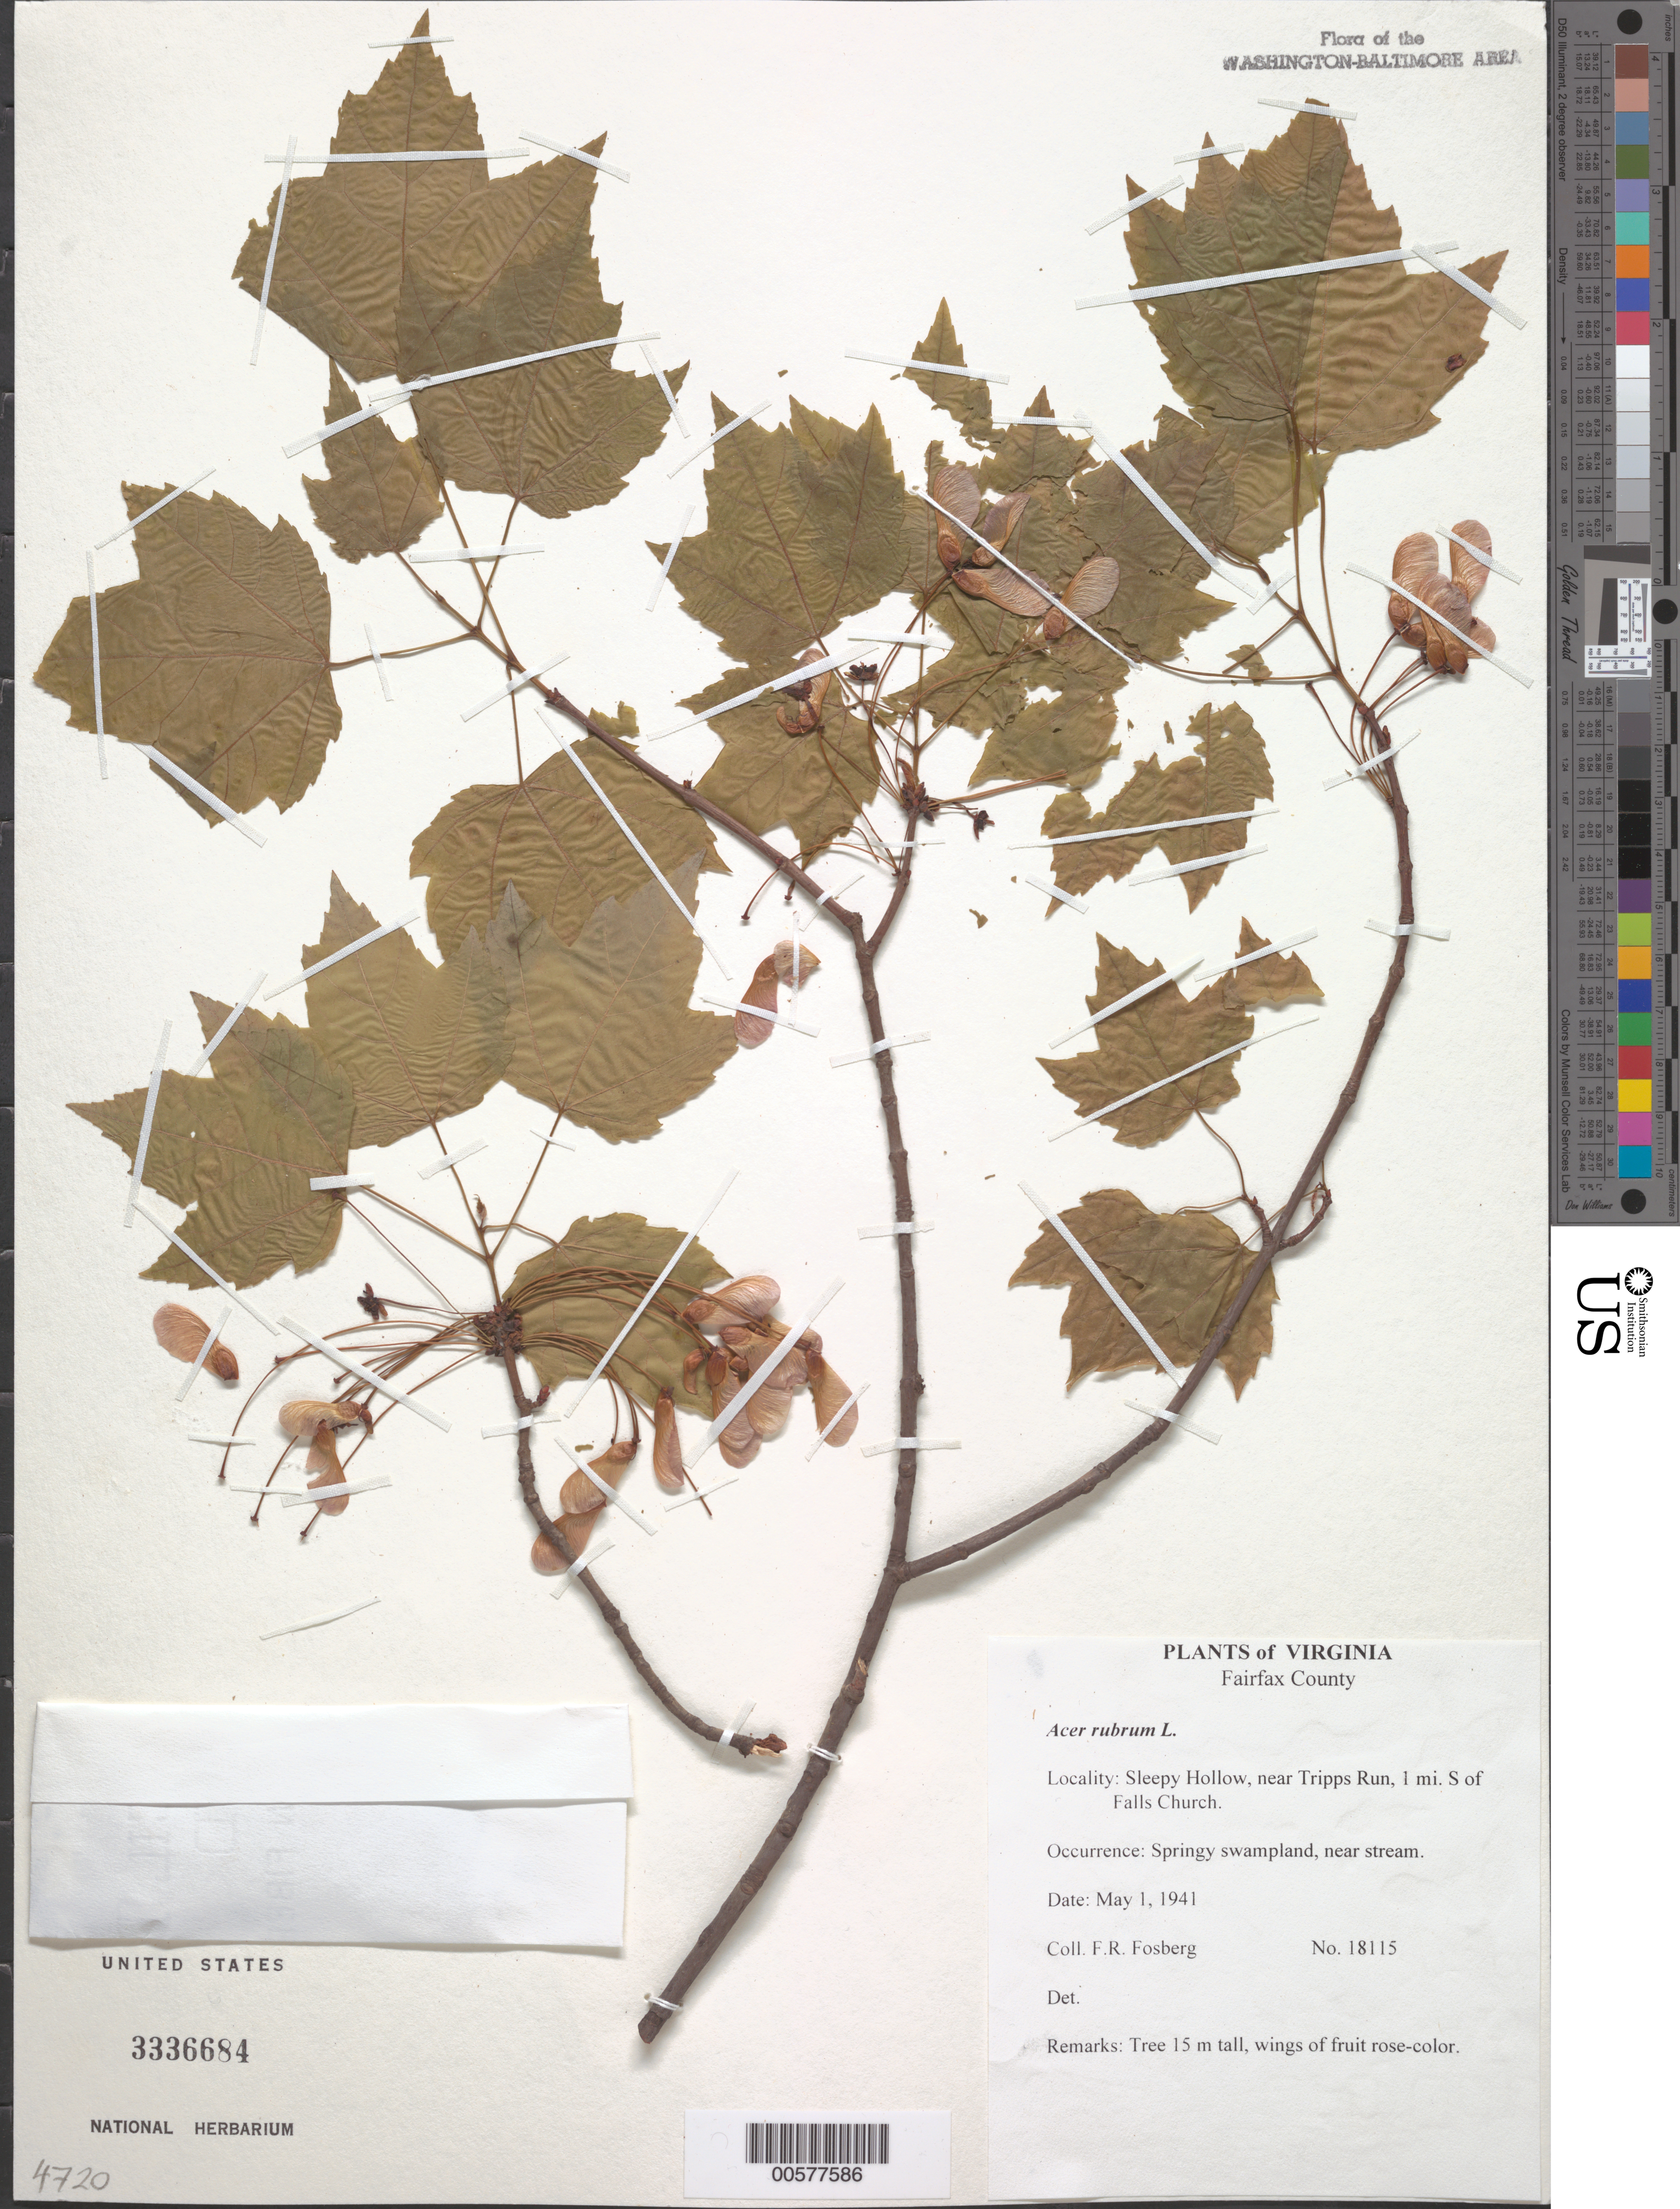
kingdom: Plantae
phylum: Tracheophyta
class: Magnoliopsida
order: Sapindales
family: Sapindaceae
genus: Acer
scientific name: Acer rubrum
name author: L.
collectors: F. R. Fosberg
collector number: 18115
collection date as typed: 01 May 1941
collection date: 1941-05-01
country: United States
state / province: Virginia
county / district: Fairfax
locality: Sleepy Hollow, near Tripps Run, 1 mi. S of Falls Church.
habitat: Springy swampland, near stream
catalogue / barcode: US 3336684